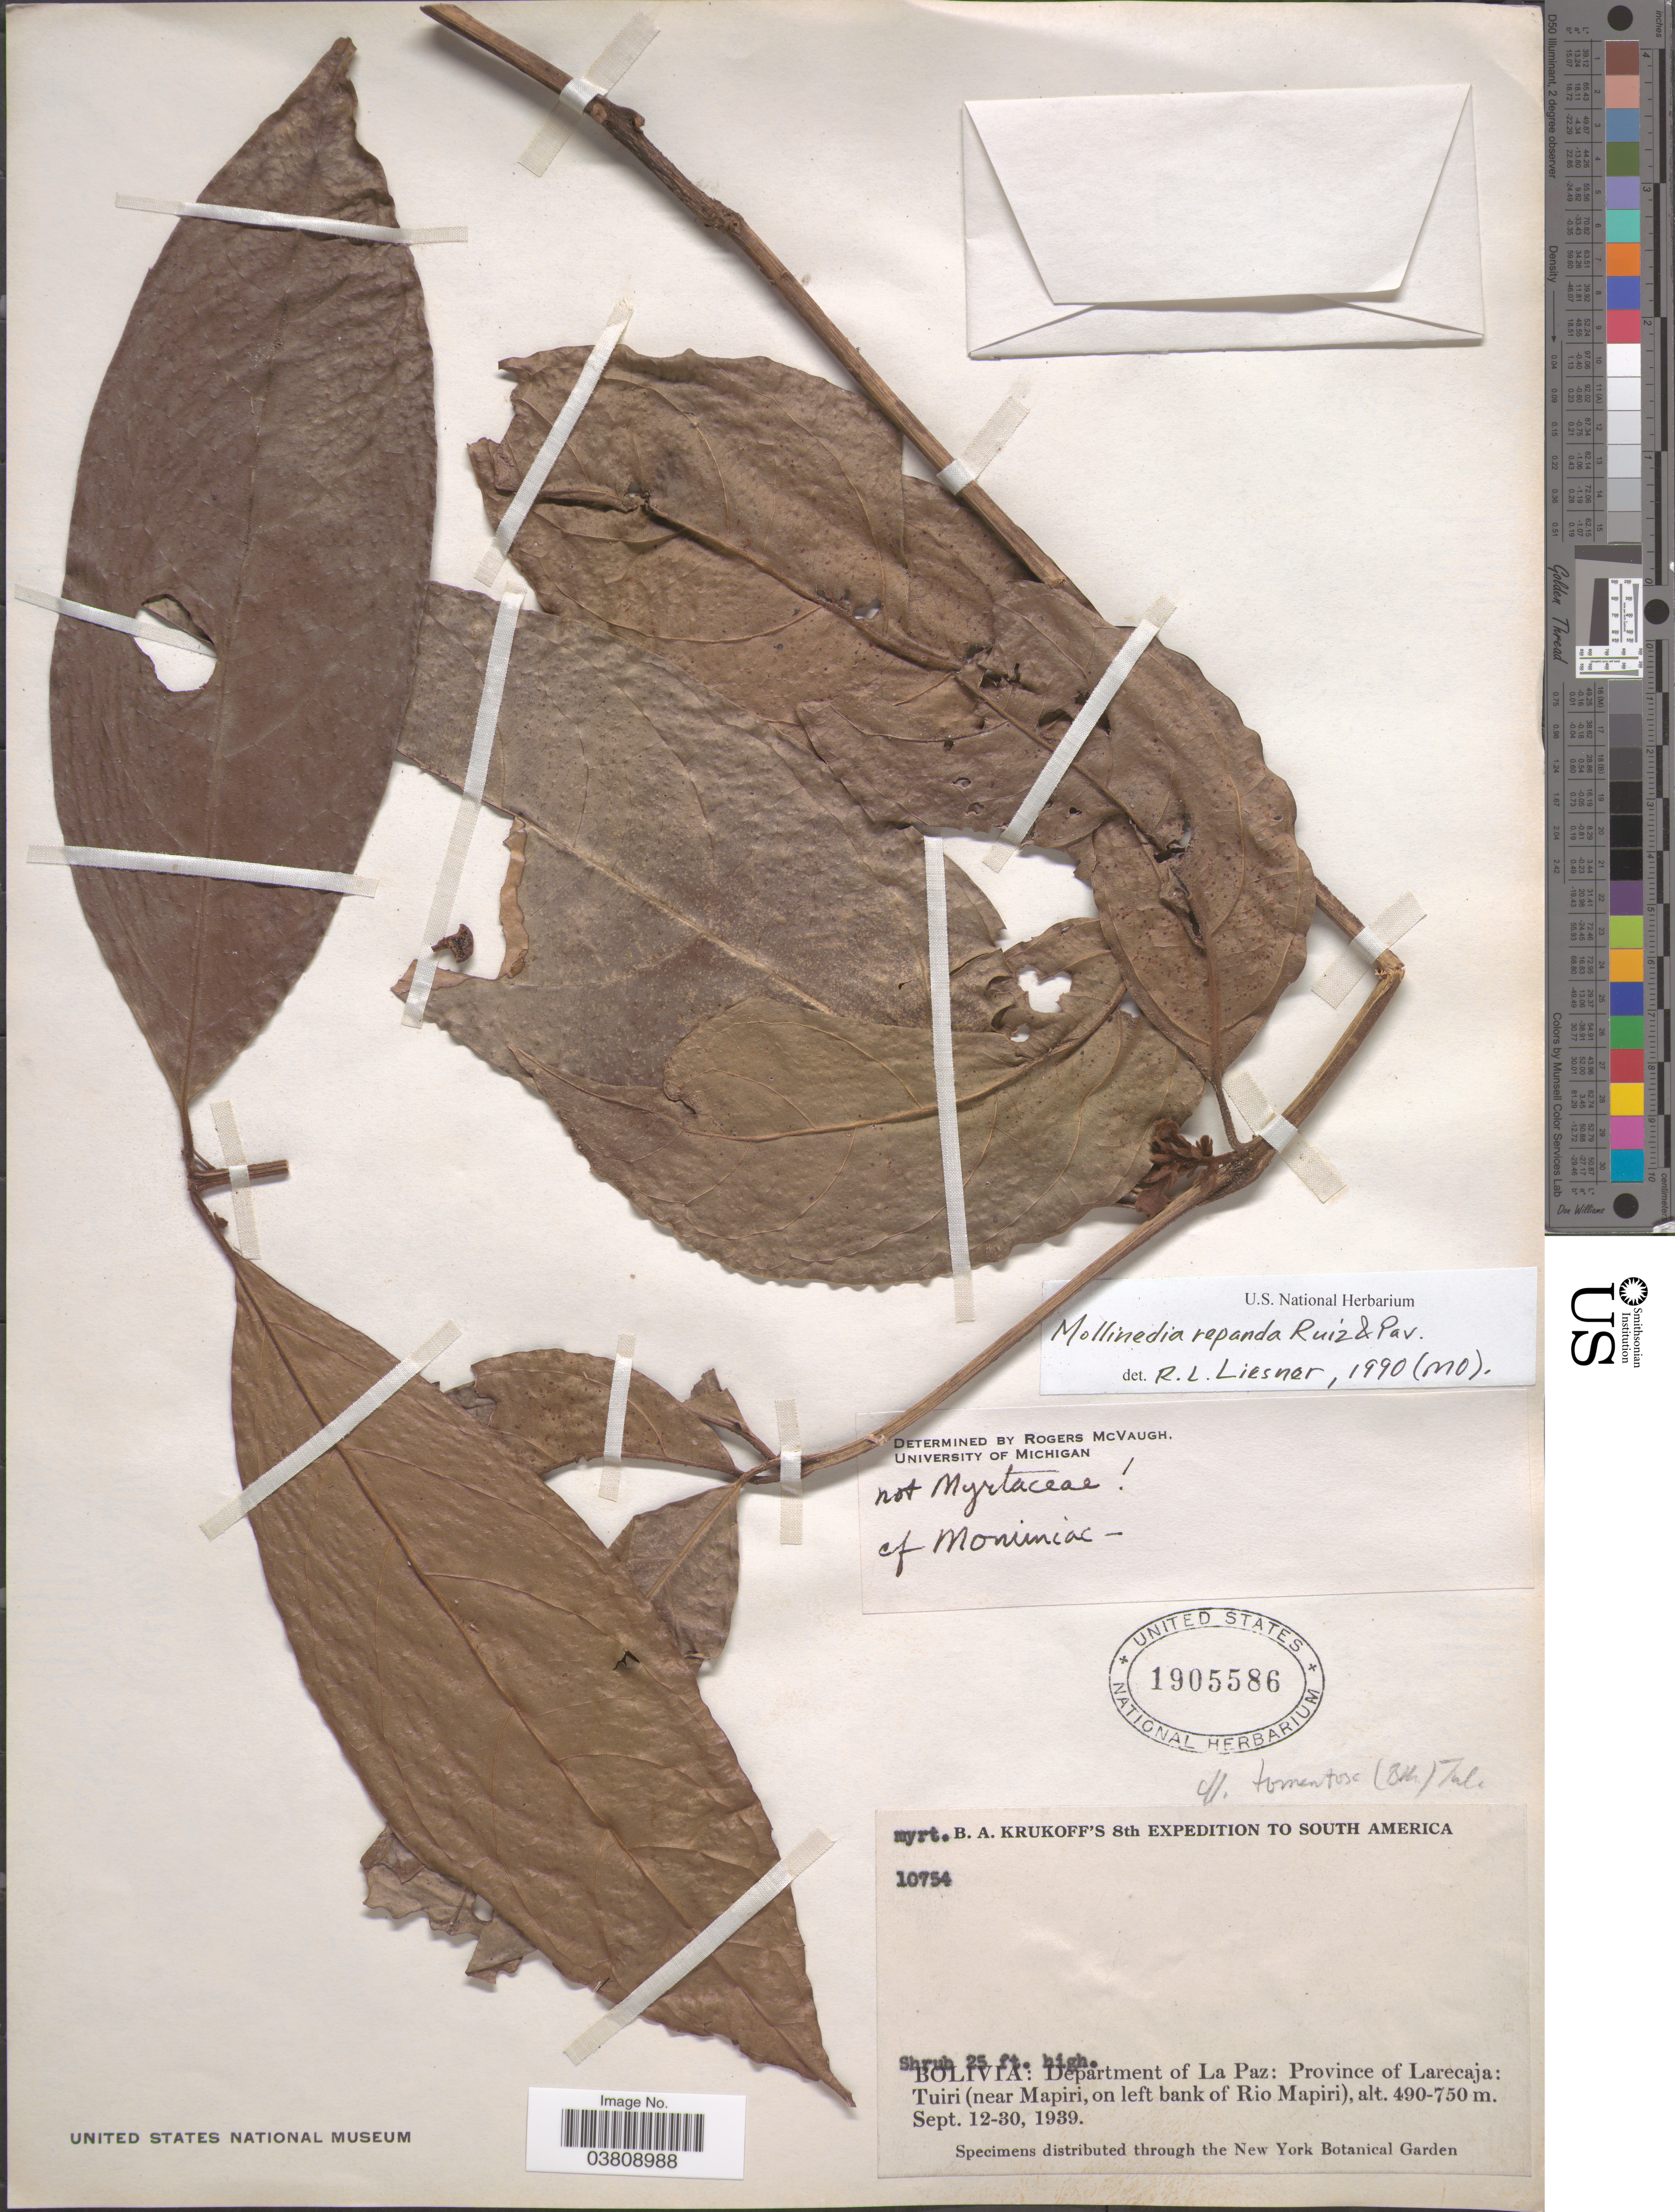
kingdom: Plantae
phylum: Tracheophyta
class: Magnoliopsida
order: Laurales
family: Monimiaceae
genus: Mollinedia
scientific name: Mollinedia repanda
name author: Ruiz & Pav.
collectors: B. A. Krukoff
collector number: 10754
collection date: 1939-09-12/1939-09-30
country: Bolivia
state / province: La Paz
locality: Department of La Paz: Province of Larecaja: Tuiri (near Mapiri, on left bank of Rio Mapiri).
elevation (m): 490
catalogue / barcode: US 1905586